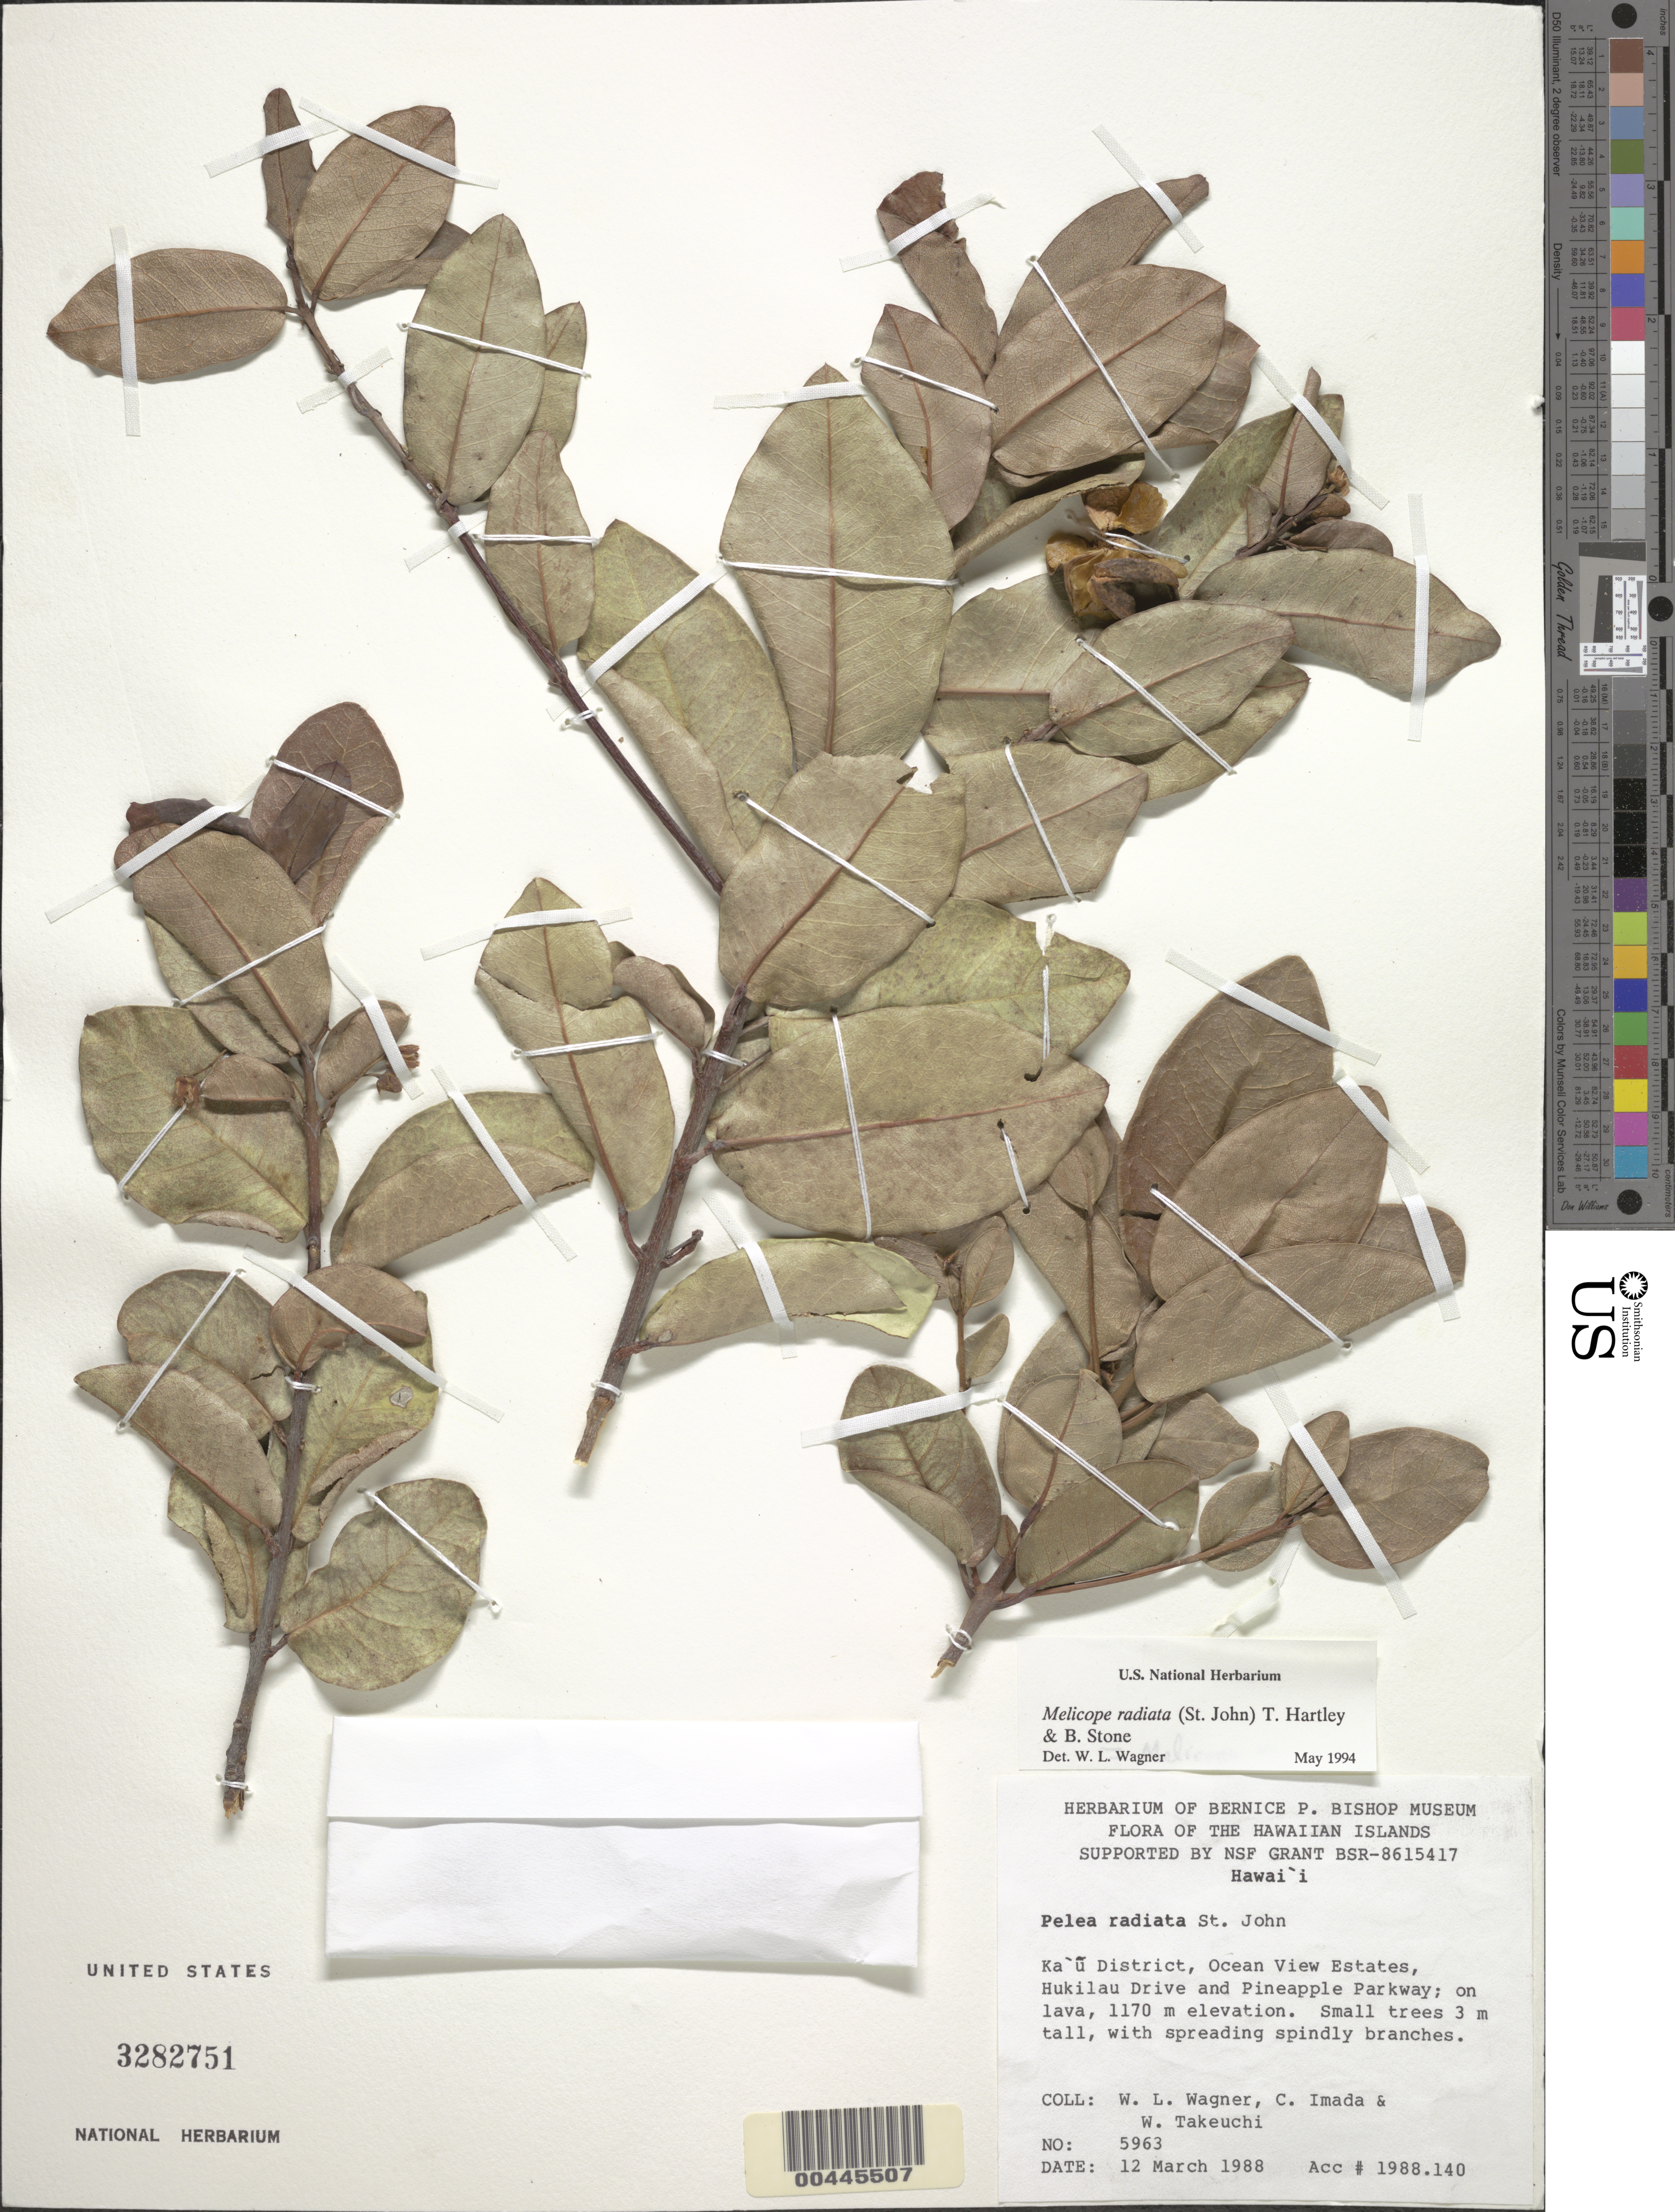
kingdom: Plantae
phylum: Tracheophyta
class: Magnoliopsida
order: Sapindales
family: Rutaceae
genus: Melicope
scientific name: Melicope radiata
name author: (H. St. John) T.G. Hartley & B.C. Stone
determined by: Wagner, W. L., (BOT), Smithsonian Institution - National Museum of Natural History (UNITED STATES)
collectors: W. L. Wagner, C. Imada & W. N. Takeuchi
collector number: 5963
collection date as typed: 12 Mar 1988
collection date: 1988-03-12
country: United States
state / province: Hawaii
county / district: Hawaii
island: Hawaii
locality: Kau District, Ocean View Estates, Hukilau Dr. and Pineapple Parkway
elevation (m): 1170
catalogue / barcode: US 3282751